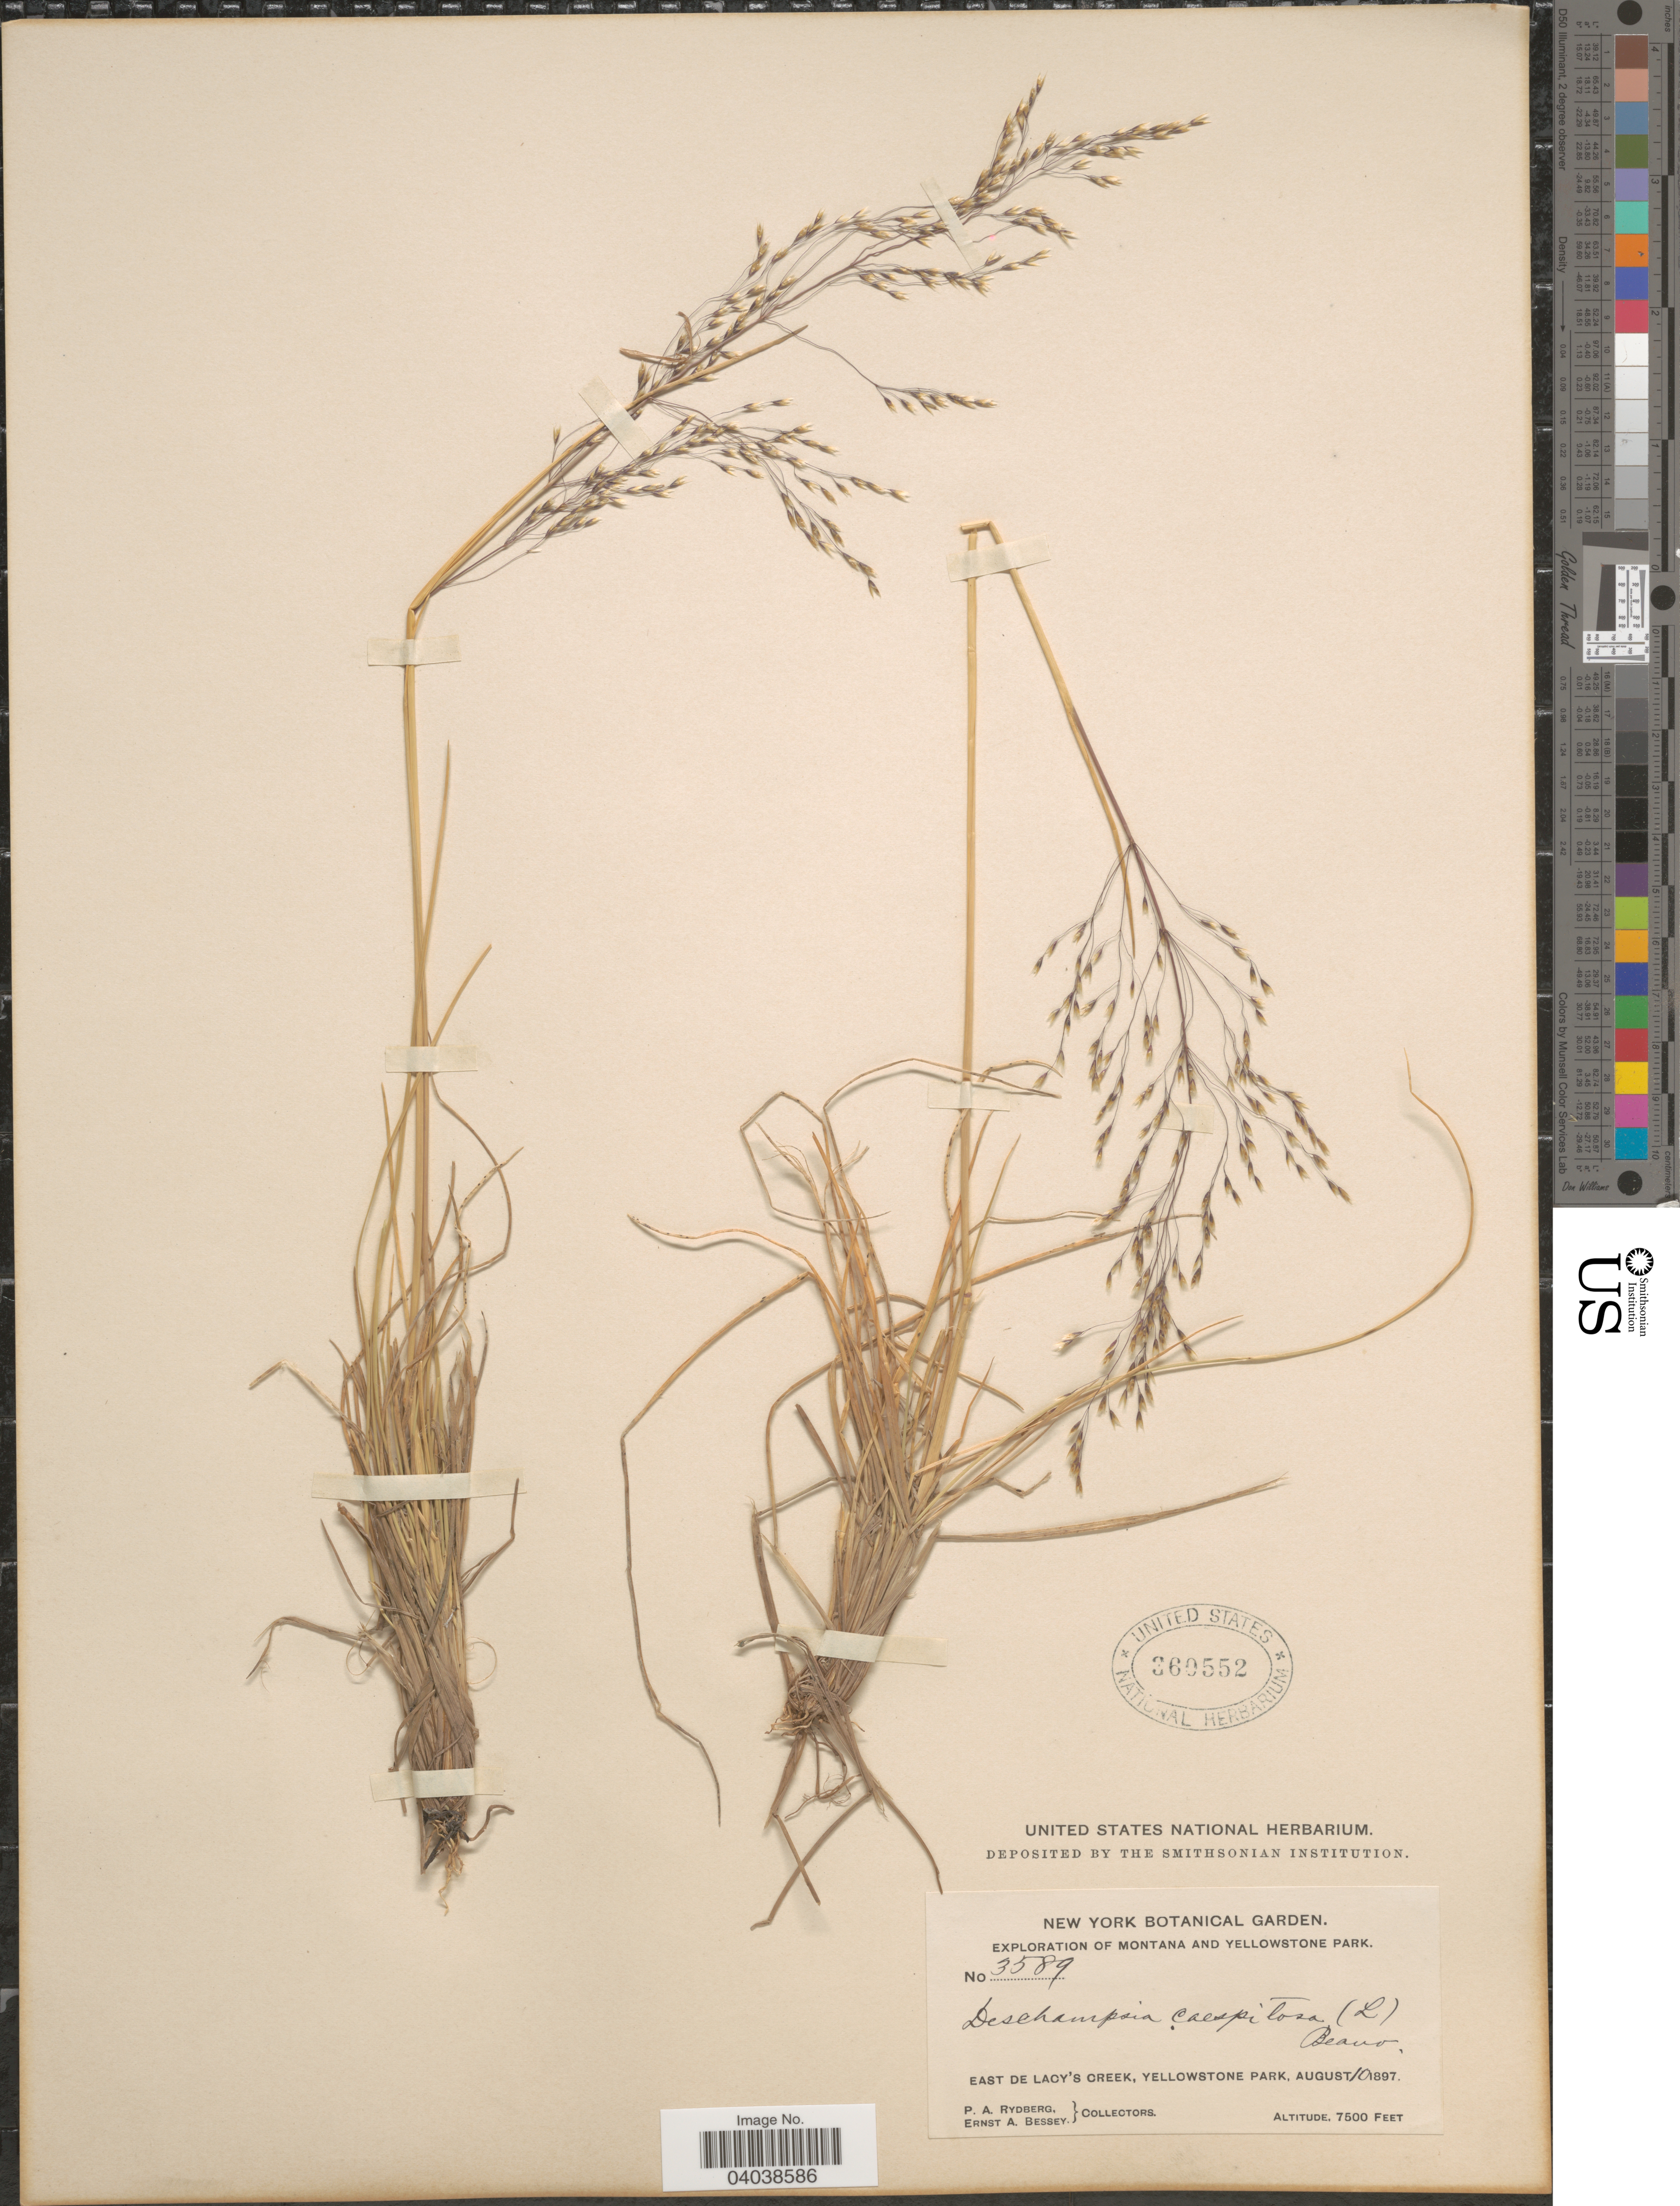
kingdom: Plantae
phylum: Tracheophyta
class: Liliopsida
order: Poales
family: Poaceae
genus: Deschampsia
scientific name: Deschampsia cespitosa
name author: (L.) P. Beauv.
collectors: P. A. Rydberg & E. A. Bessey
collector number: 3589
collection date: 1897-08-10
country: United States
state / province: Wyoming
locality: Montana and Yellowstone Park. East de Lacy's Creek, Yellowstone Park.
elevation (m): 2286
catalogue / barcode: US 360552